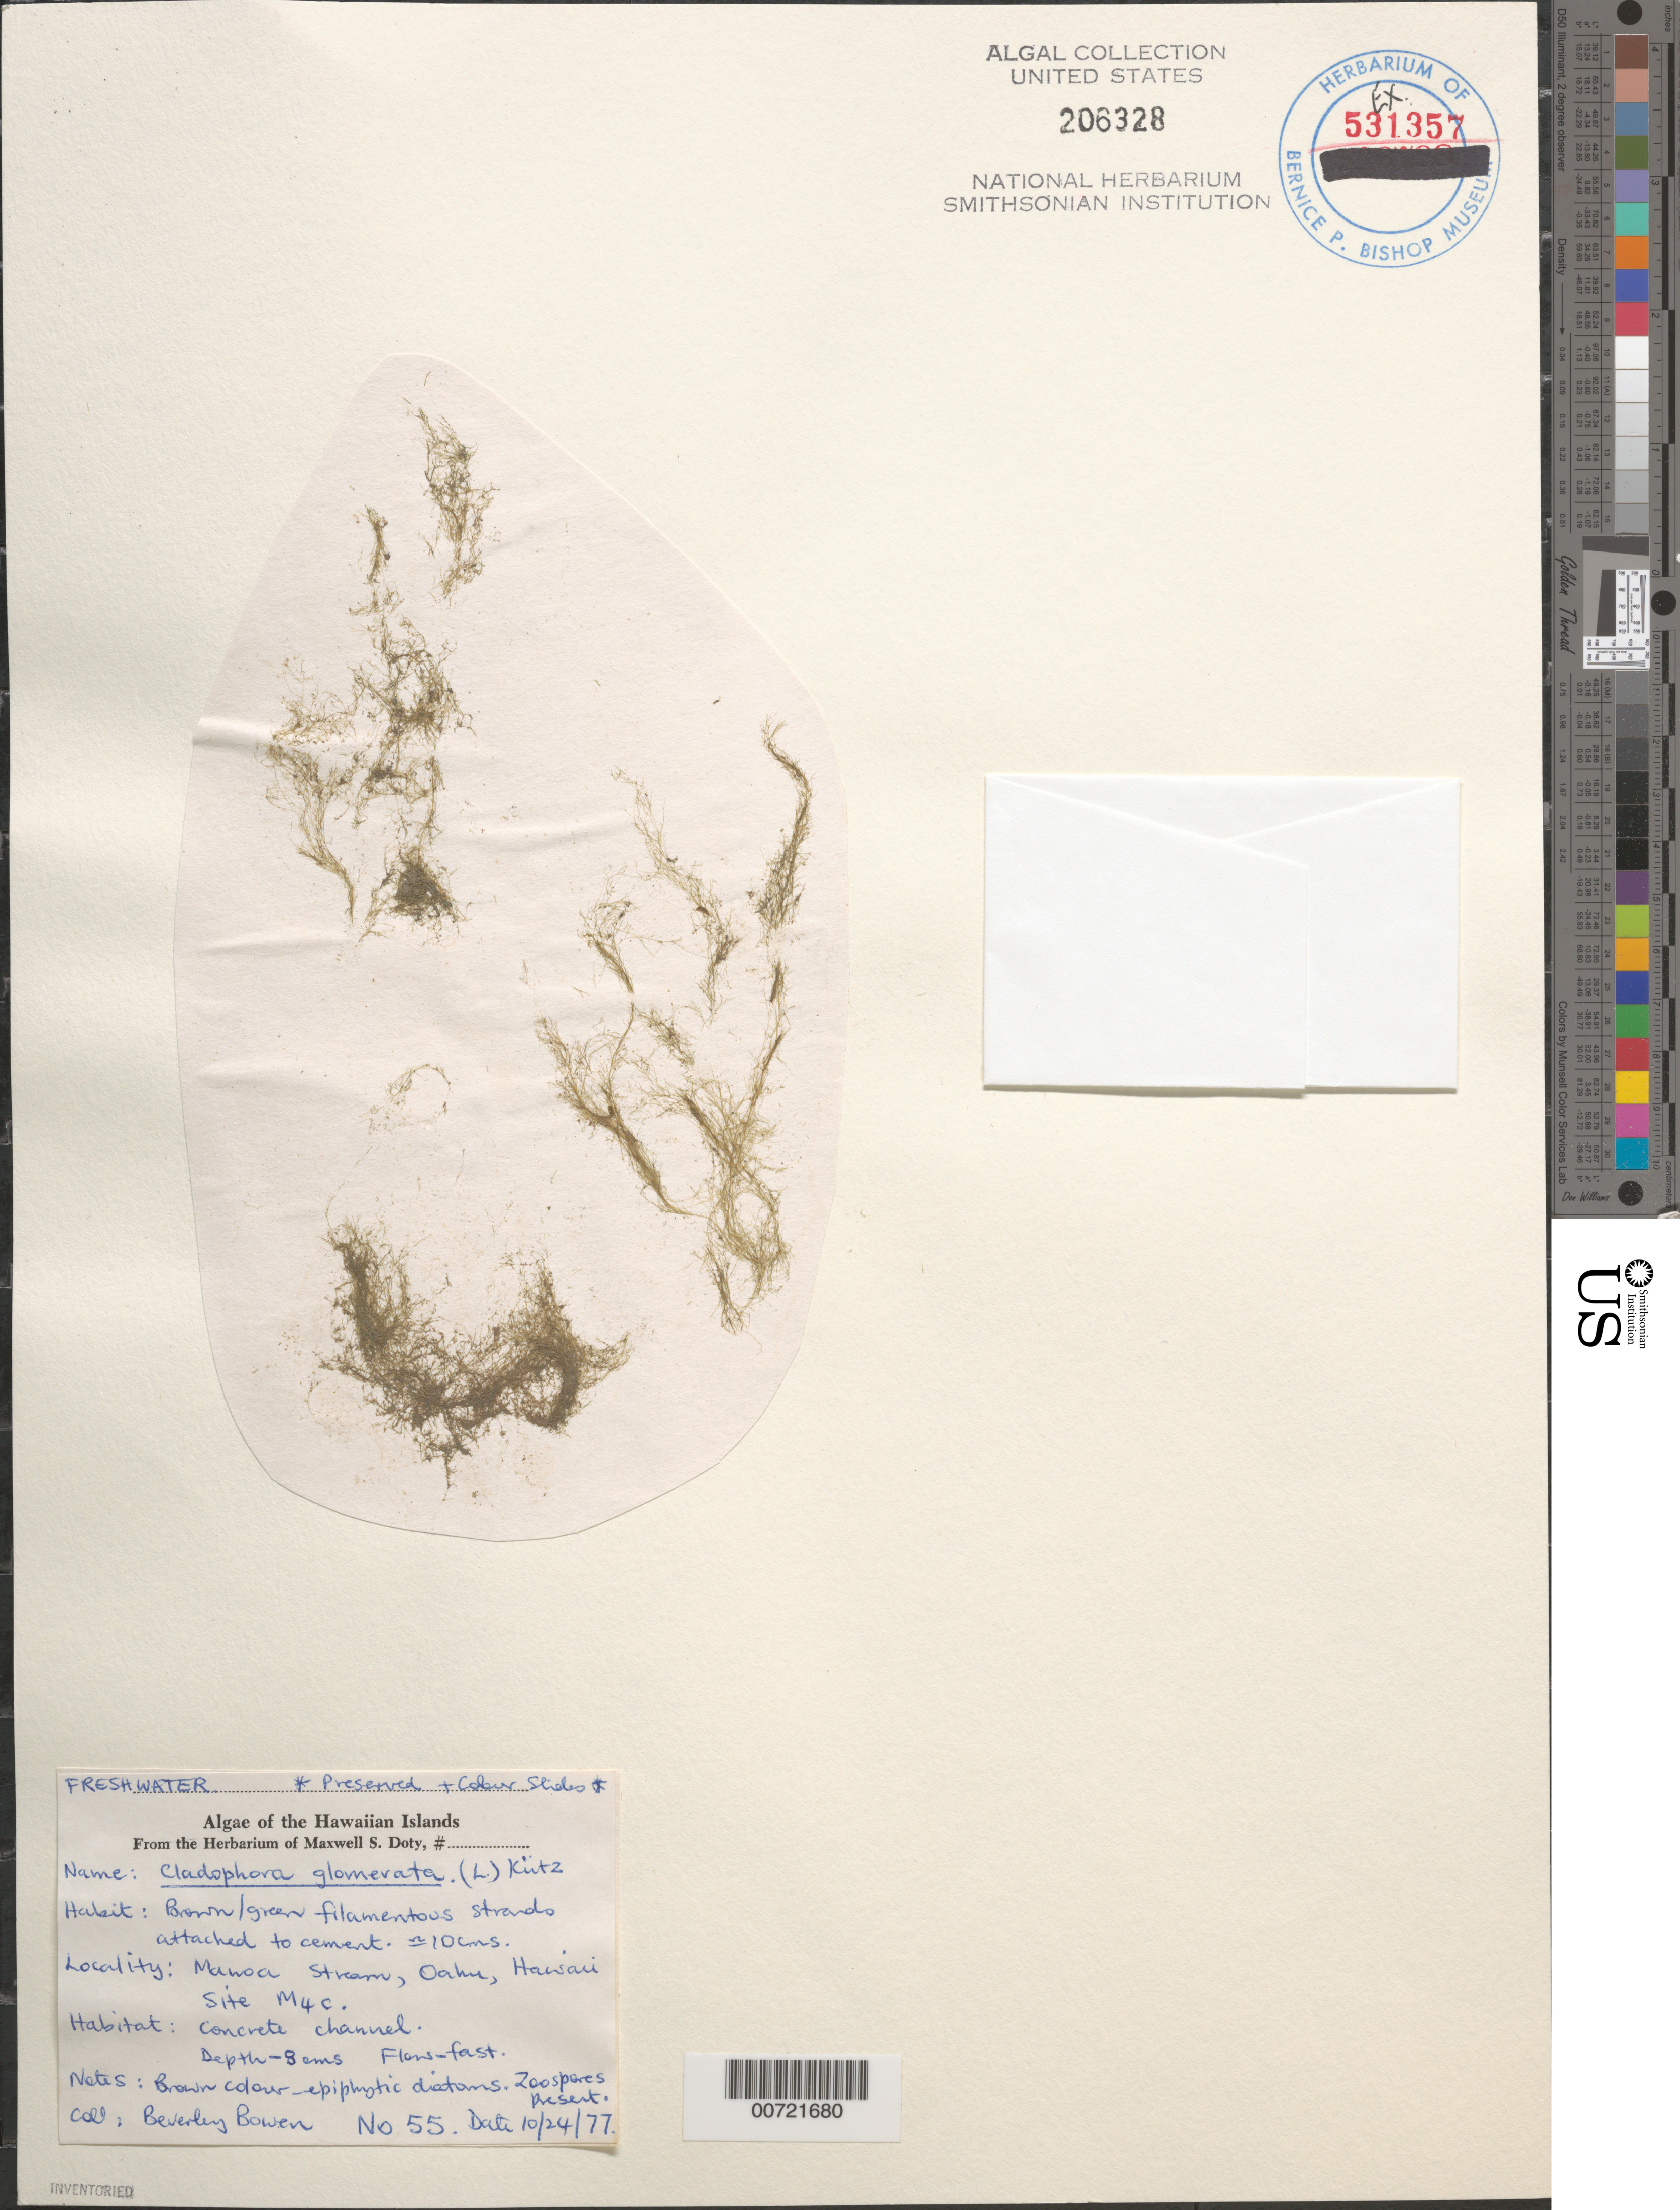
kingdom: Plantae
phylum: Chlorophyta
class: Ulvophyceae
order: Cladophorales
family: Cladophoraceae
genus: Cladophora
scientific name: Cladophora glomerata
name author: (L.) Kütz.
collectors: B. Bowen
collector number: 55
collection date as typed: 24 Oct 1977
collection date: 1977-10-24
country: United States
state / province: Hawaii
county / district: Honolulu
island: Oahu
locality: Manoa Stream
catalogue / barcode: US 206328